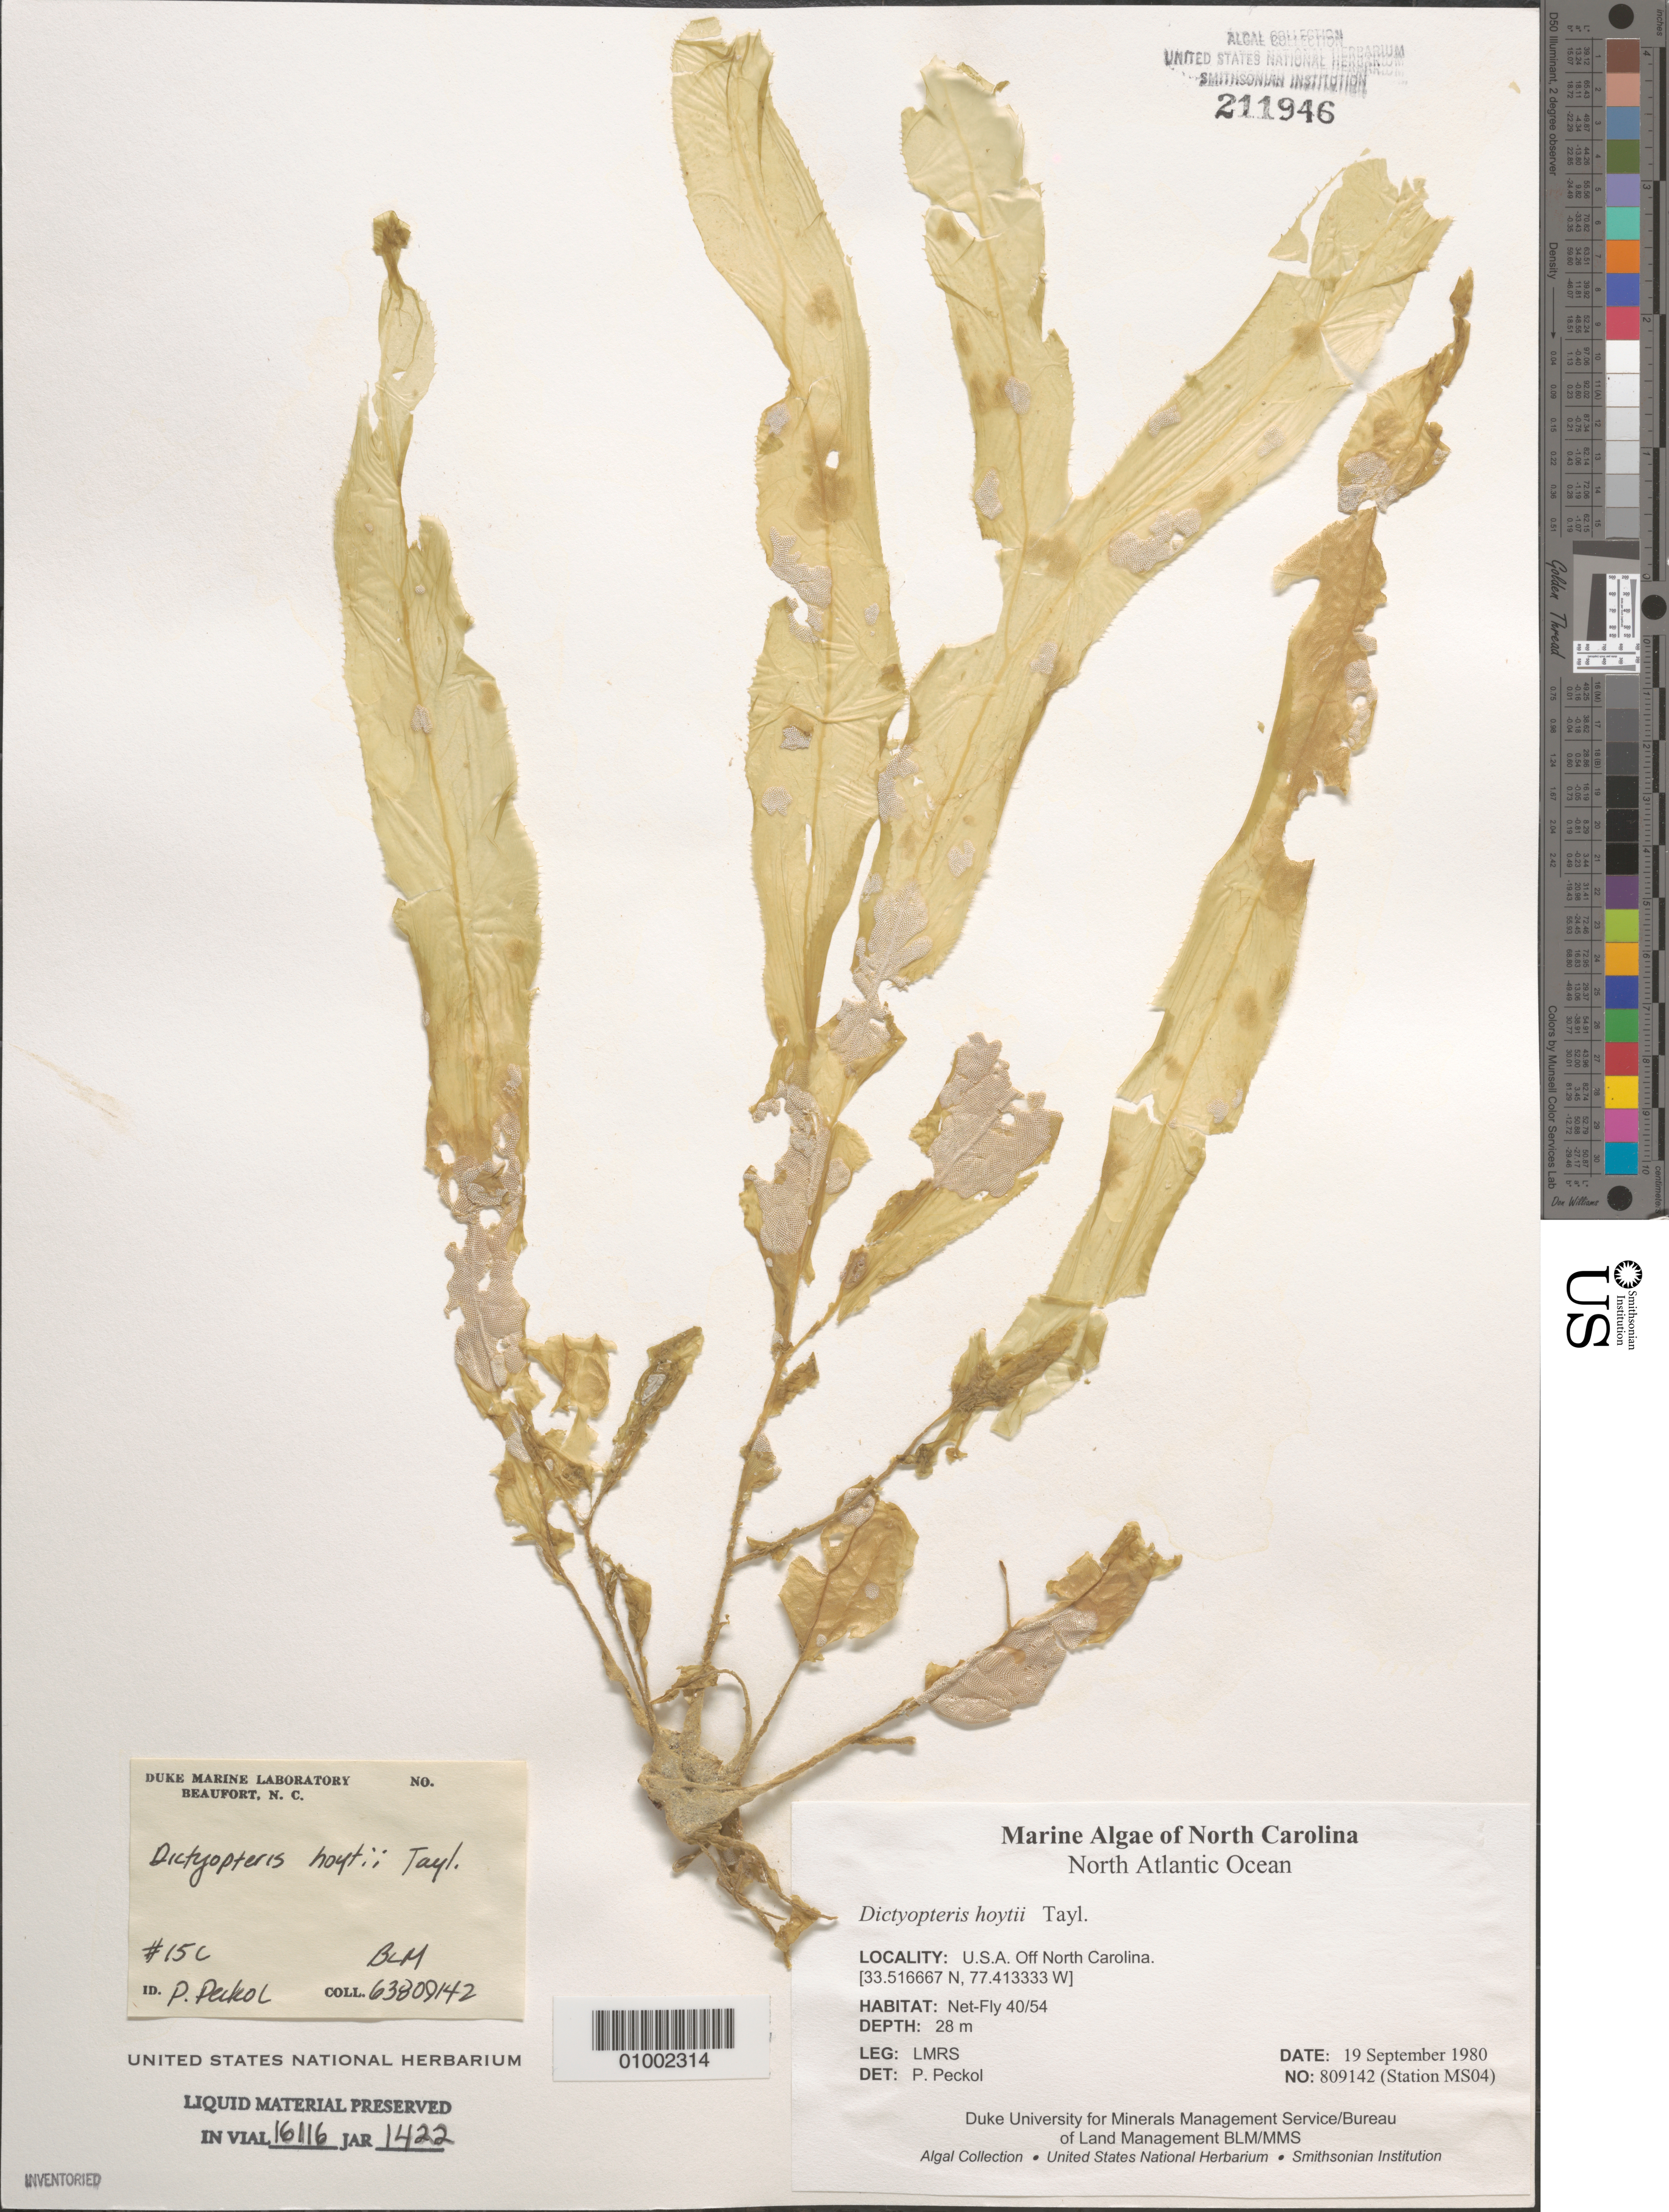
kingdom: Chromista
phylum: Ochrophyta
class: Phaeophyceae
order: Dictyotales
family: Dictyotaceae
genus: Dictyopteris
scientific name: Dictyopteris hoytii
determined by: Peckol, P.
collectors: LMRS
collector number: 809142 (Station MS04)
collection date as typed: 19 Sep 1980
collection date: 1980-09-19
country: United States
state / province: North Carolina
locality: North Atlantic Ocean off North Carolina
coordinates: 33.516667 N, 77.413333 W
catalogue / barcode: US 211946